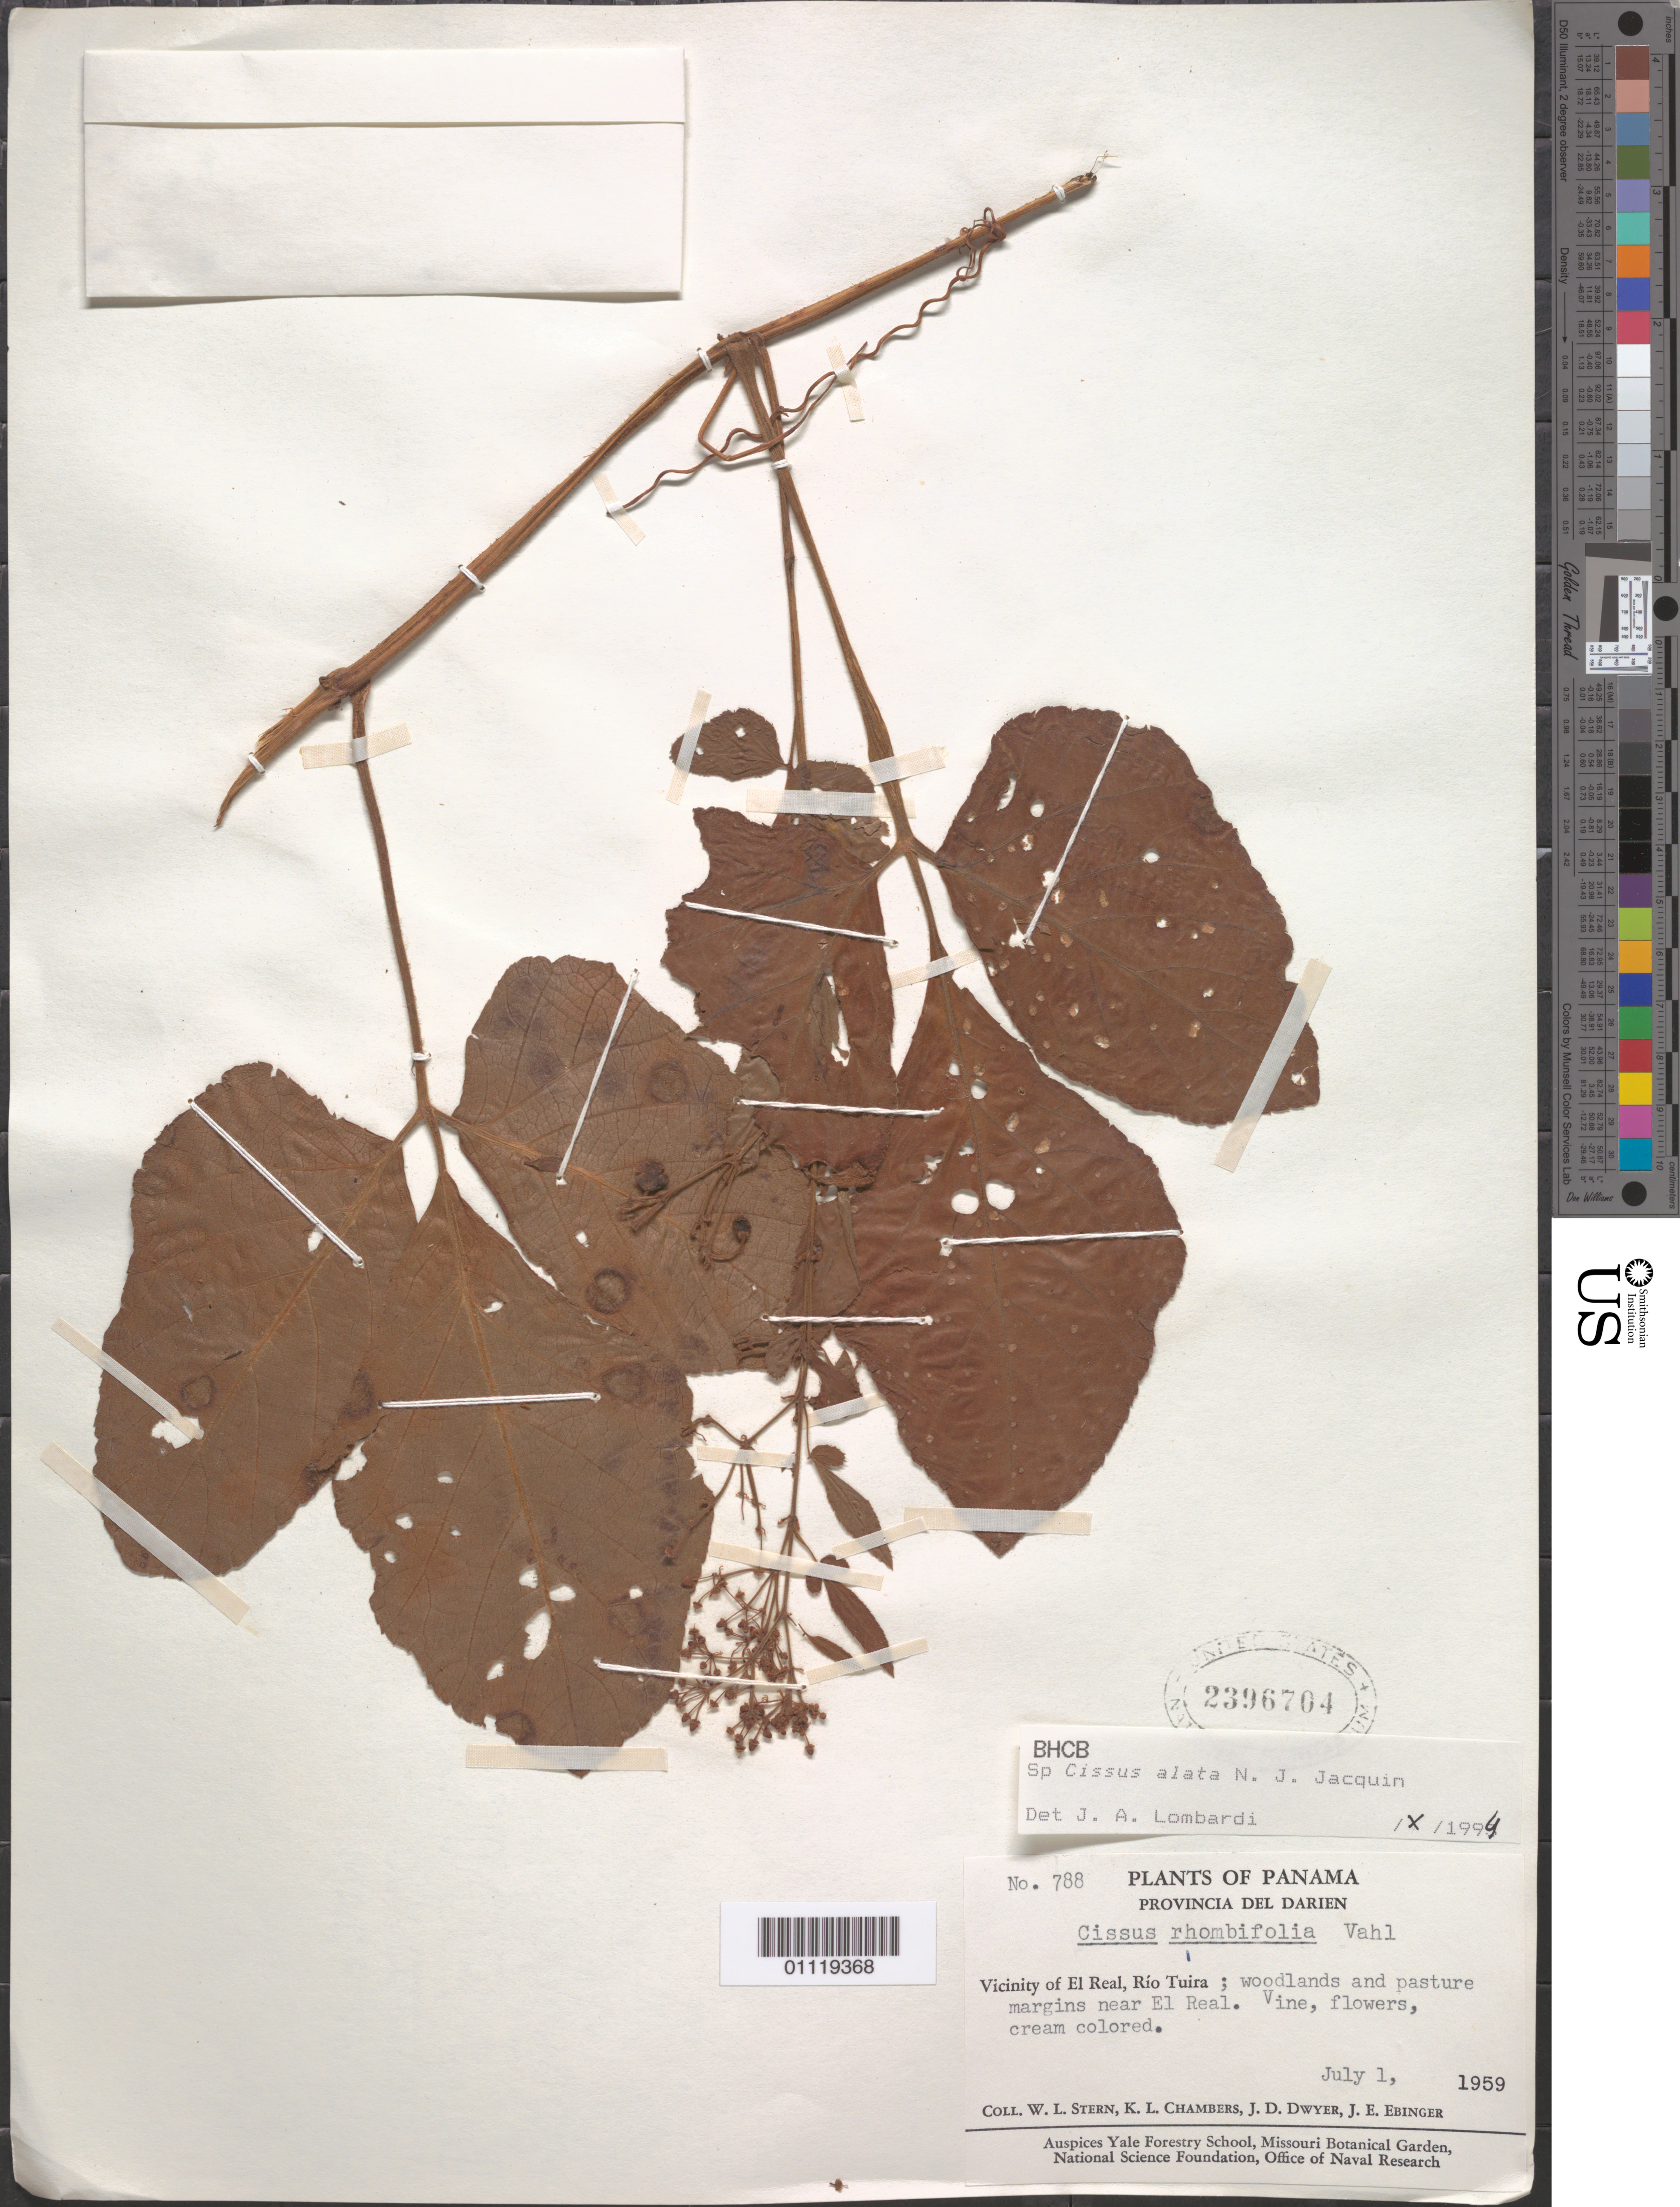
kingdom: Plantae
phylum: Tracheophyta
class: Magnoliopsida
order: Vitales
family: Vitaceae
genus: Cissus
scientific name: Cissus alata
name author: Jacq.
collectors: W. L. Stern, K. L. Chambers, J. D. Dwyer & J. Ebinger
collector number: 788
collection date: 1959-07-01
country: Panama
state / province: Darién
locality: Vicinity of El Real, Rio Tuira. Near El Real.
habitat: Woodlands and pasture mergins. Vine.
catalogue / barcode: US 2396704